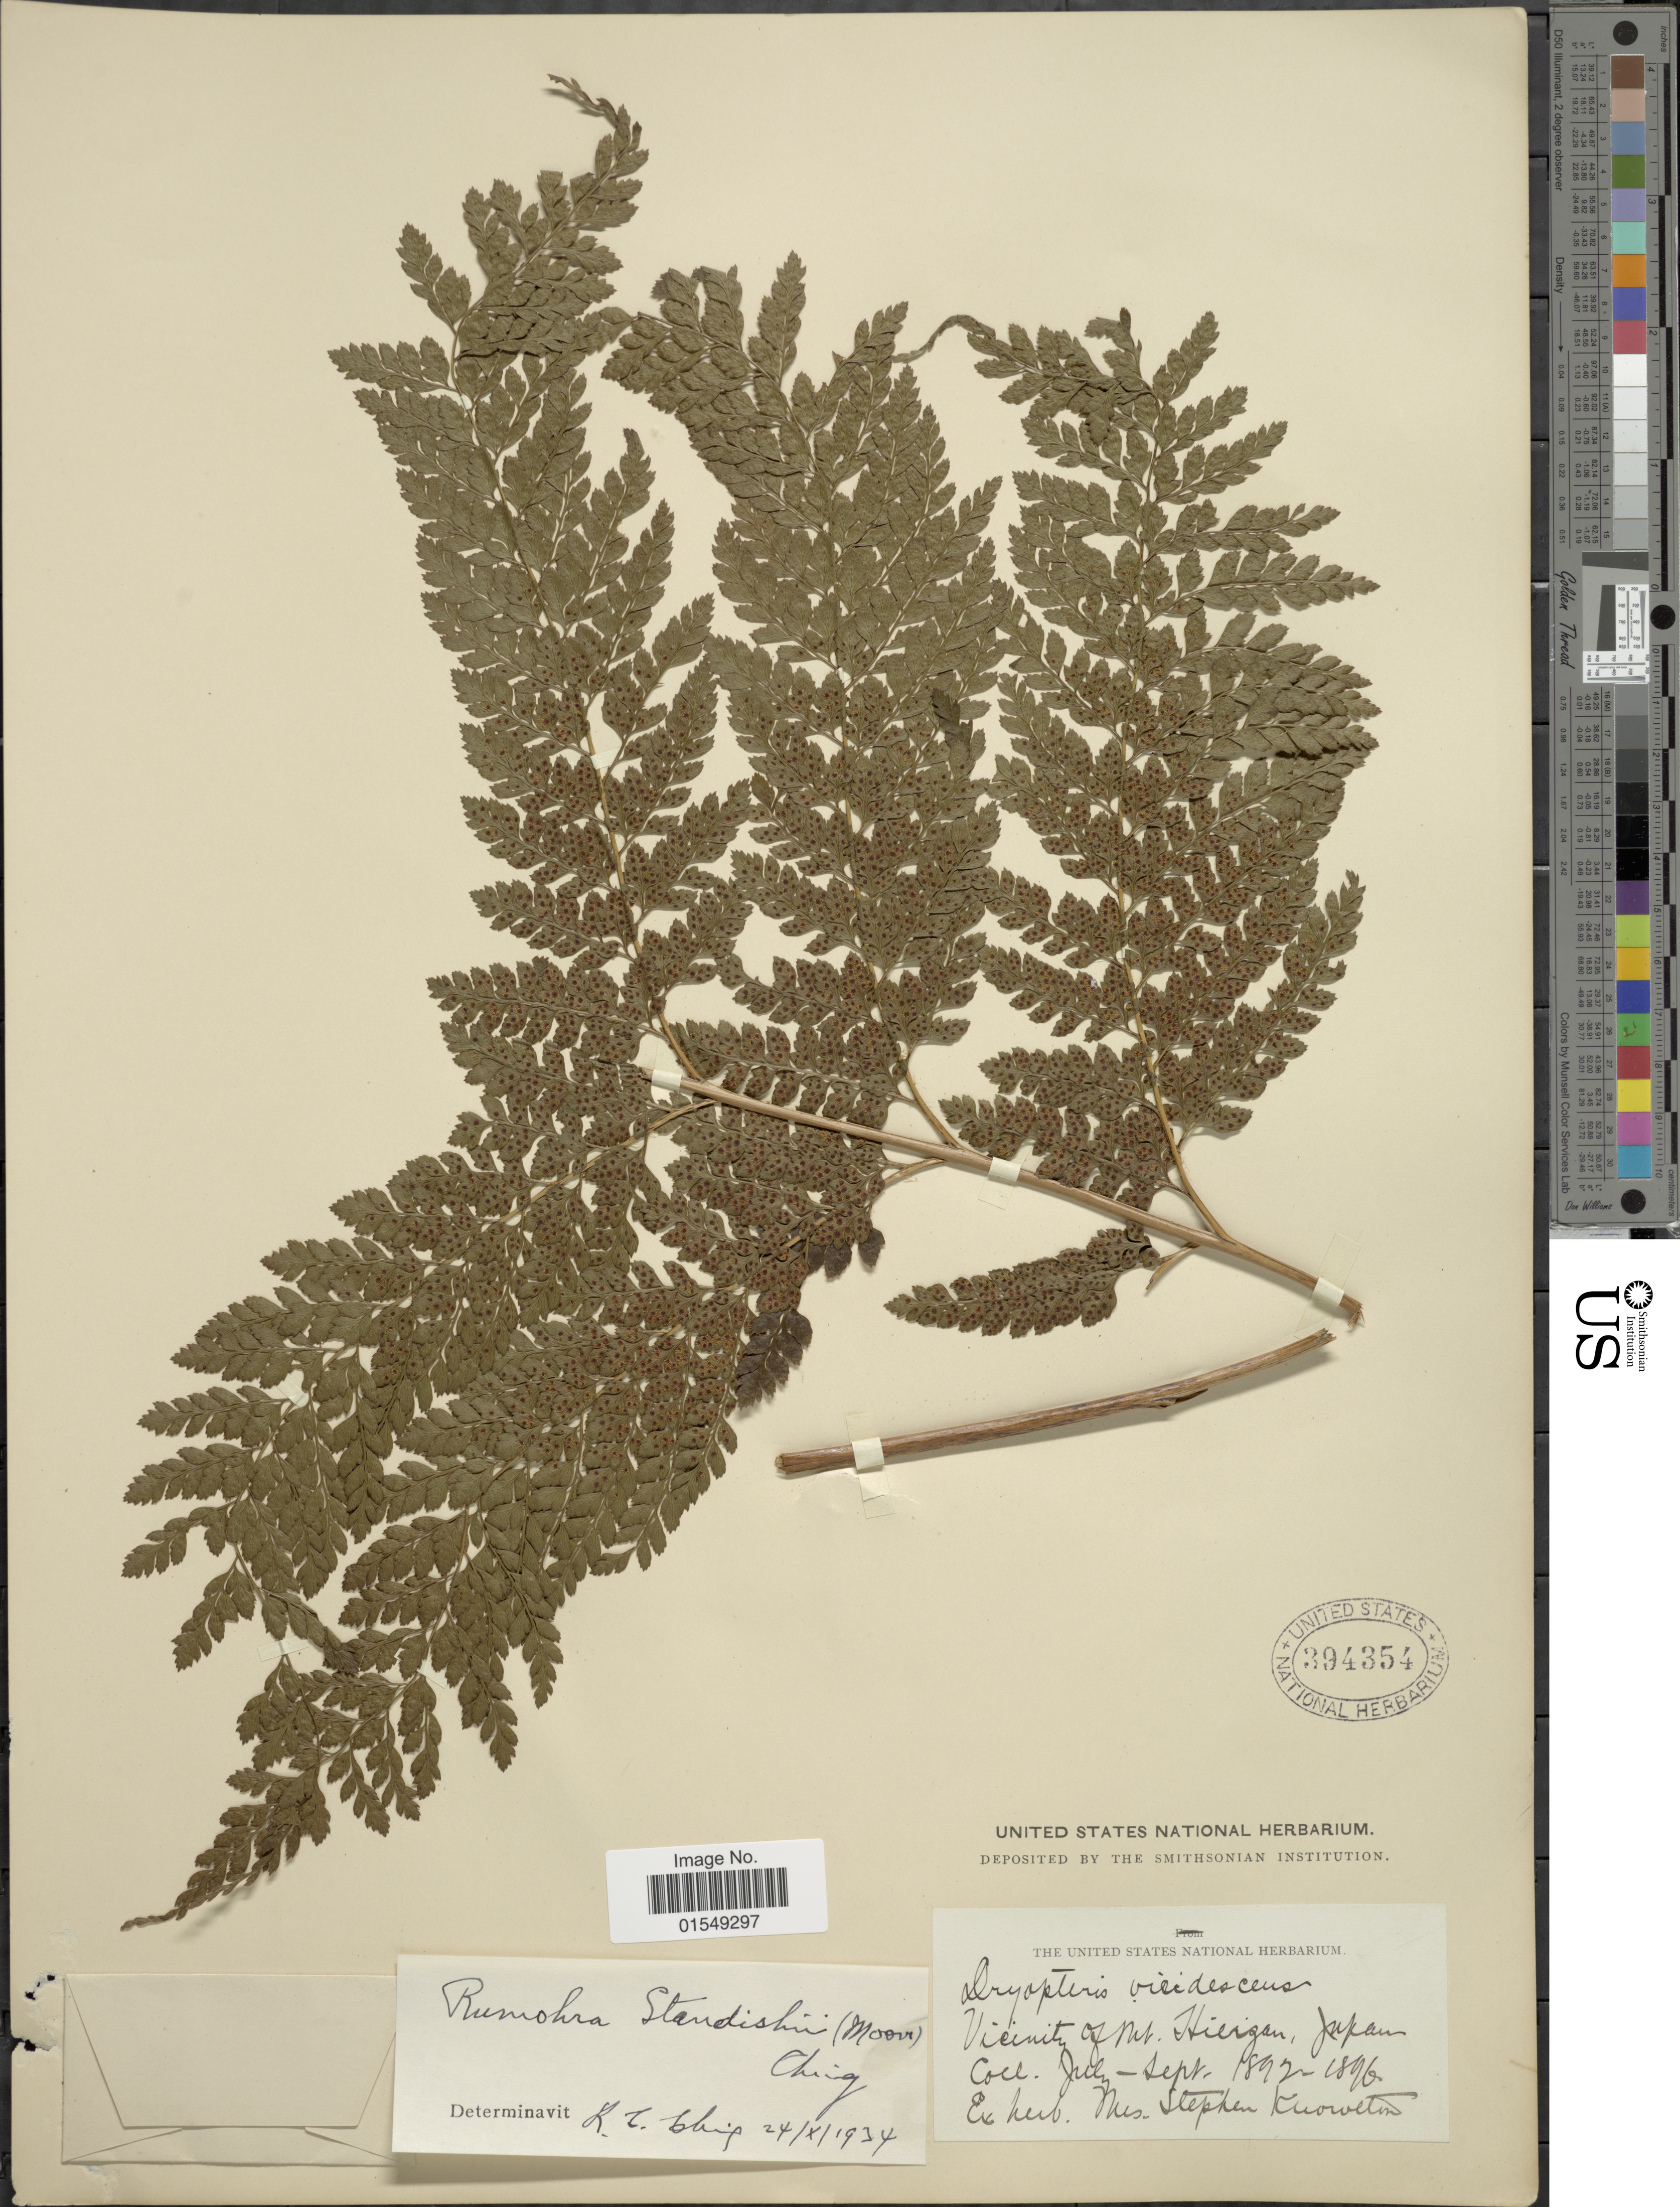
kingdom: Plantae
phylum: Tracheophyta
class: Polypodiopsida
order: Polypodiales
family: Dryopteridaceae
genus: Arachniodes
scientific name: Arachniodes standishii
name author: (T. Moore) Ohwi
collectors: ex Herb. Mrs. Stephen Knowlton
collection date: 1892-07/1896-09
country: Japan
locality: Vicinity of Mt. Hieizan, Japan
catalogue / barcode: US 394354